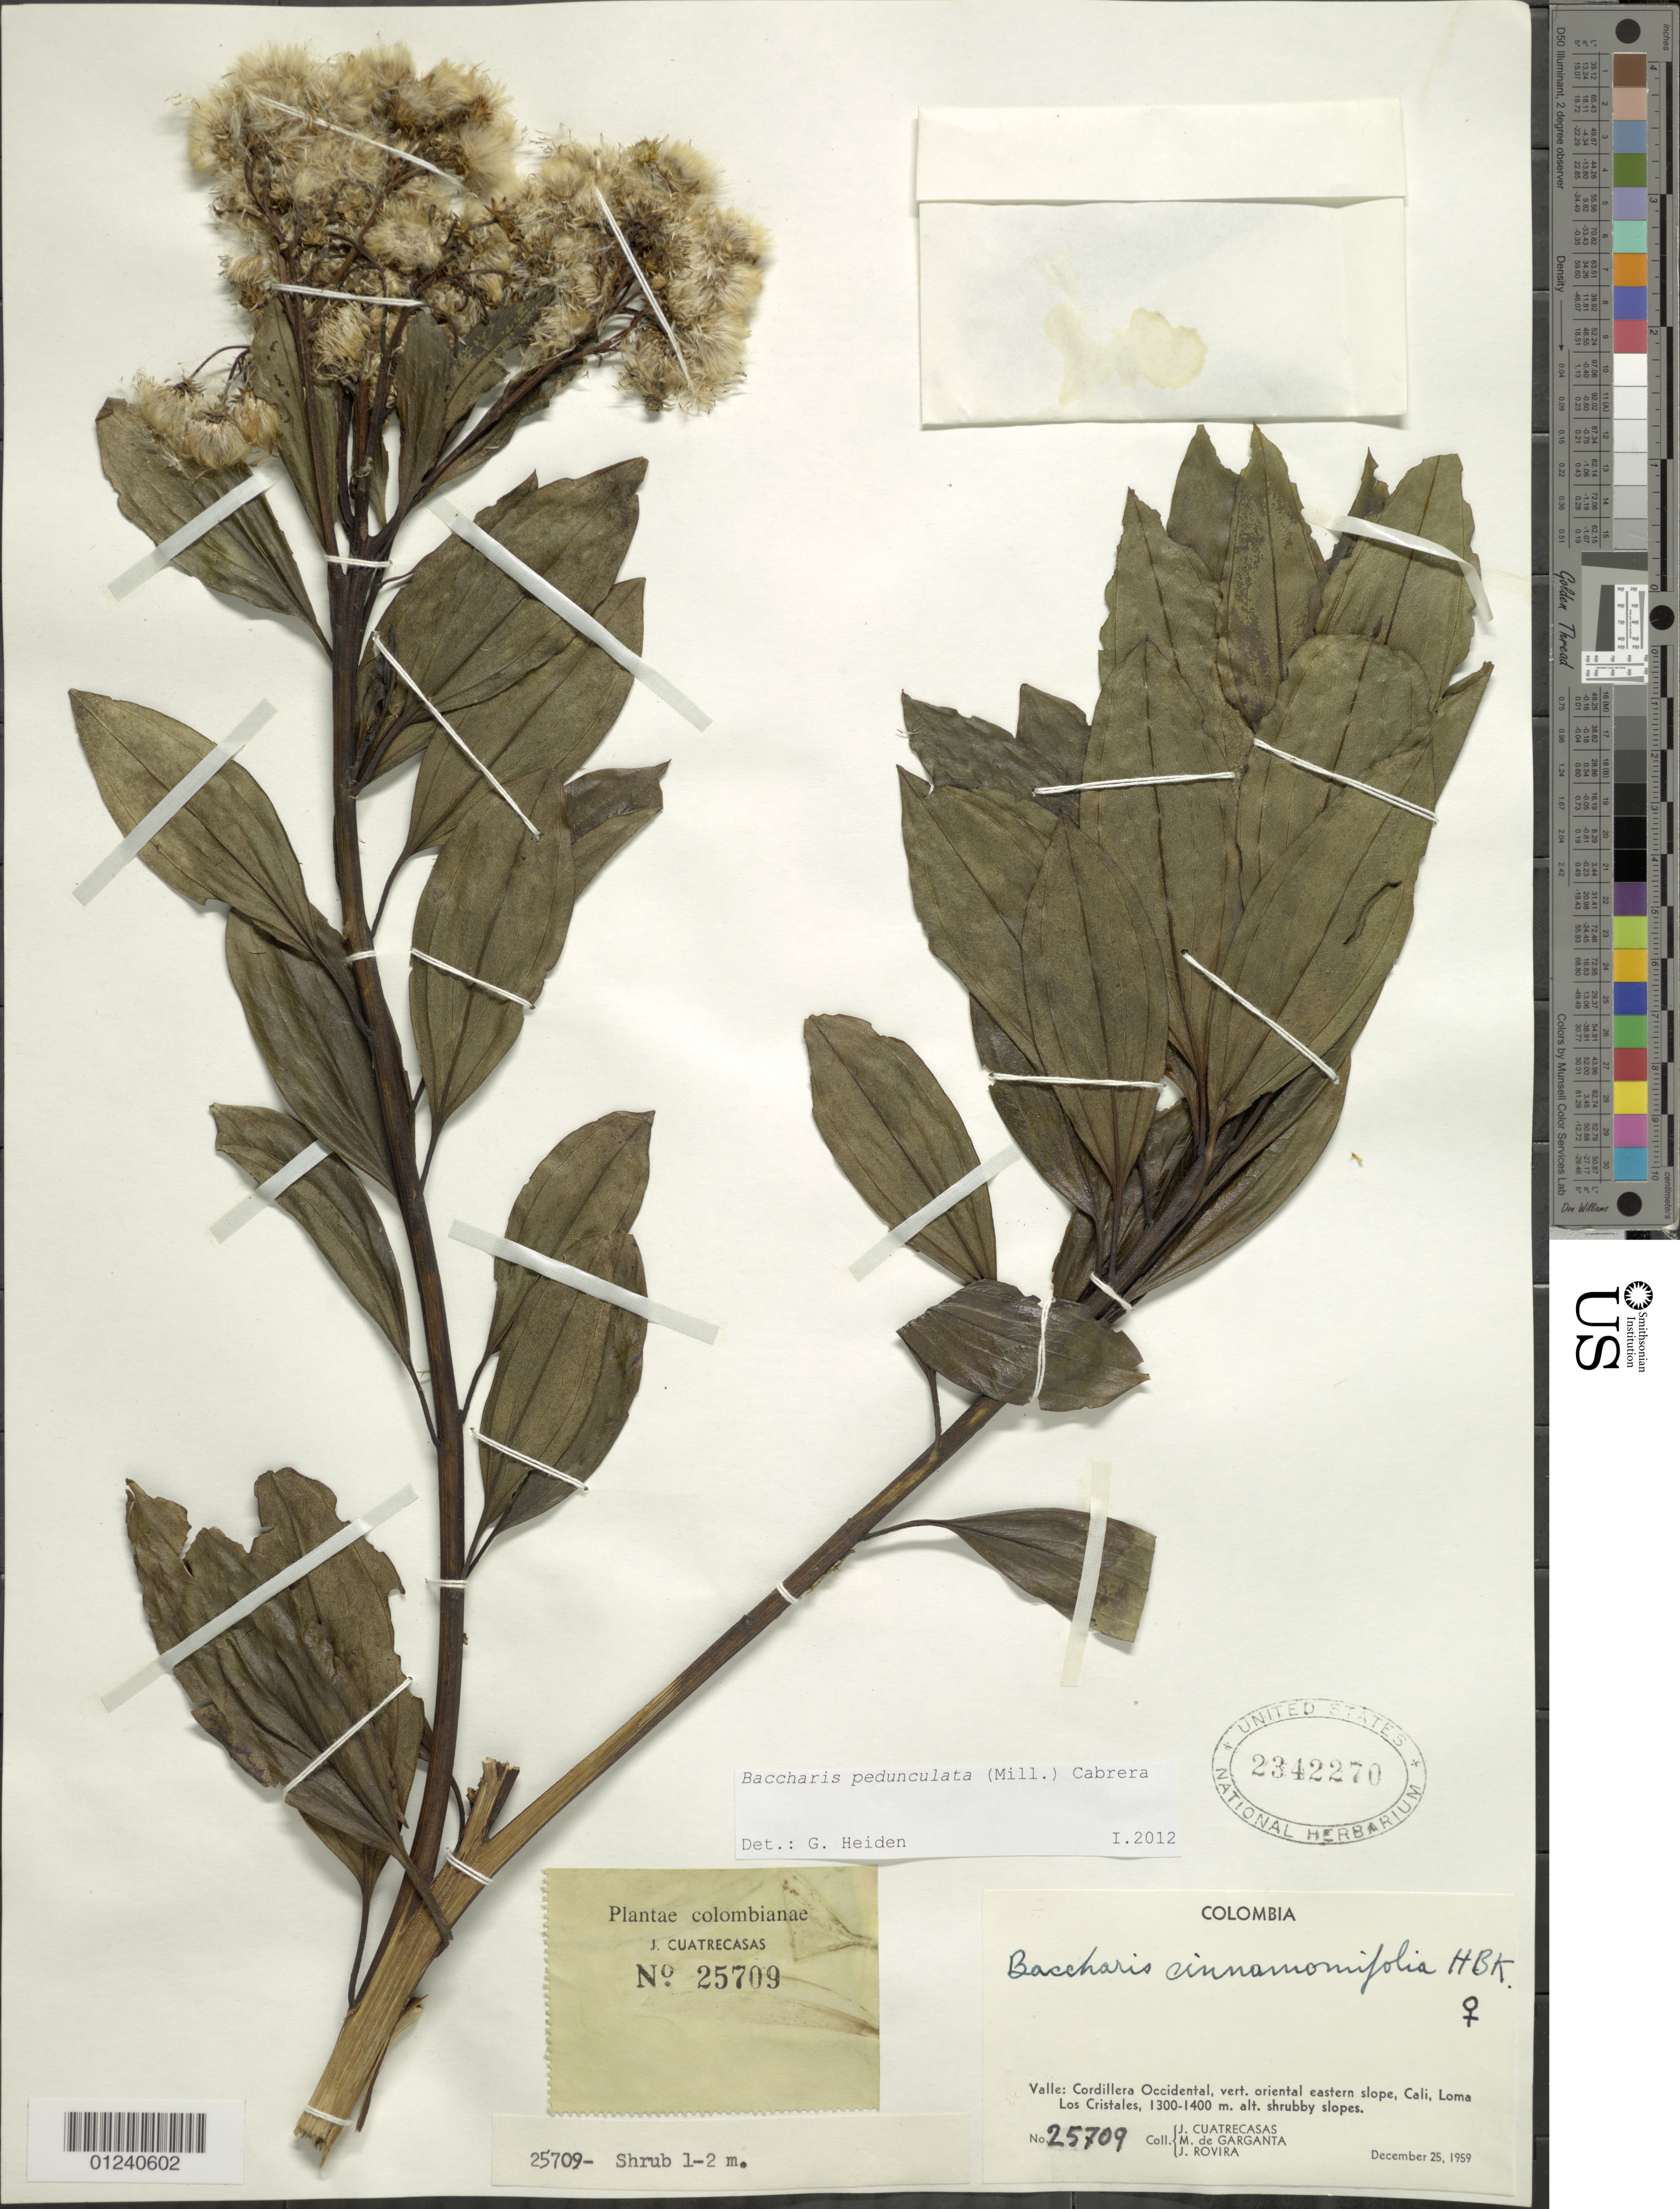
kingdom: Plantae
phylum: Tracheophyta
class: Magnoliopsida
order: Asterales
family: Asteraceae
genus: Baccharis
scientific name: Baccharis pedunculata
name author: (Mill.) Cabrera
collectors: J. Cuatrecasas, M. Garganta & -. Rovira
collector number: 25709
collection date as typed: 25 Dec 1959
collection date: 1959-12-25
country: Colombia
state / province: Valle del Cauca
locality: Cordillera Occidental, eastern slope, Cali, Loma los Cristales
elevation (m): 1300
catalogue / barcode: US 2342270